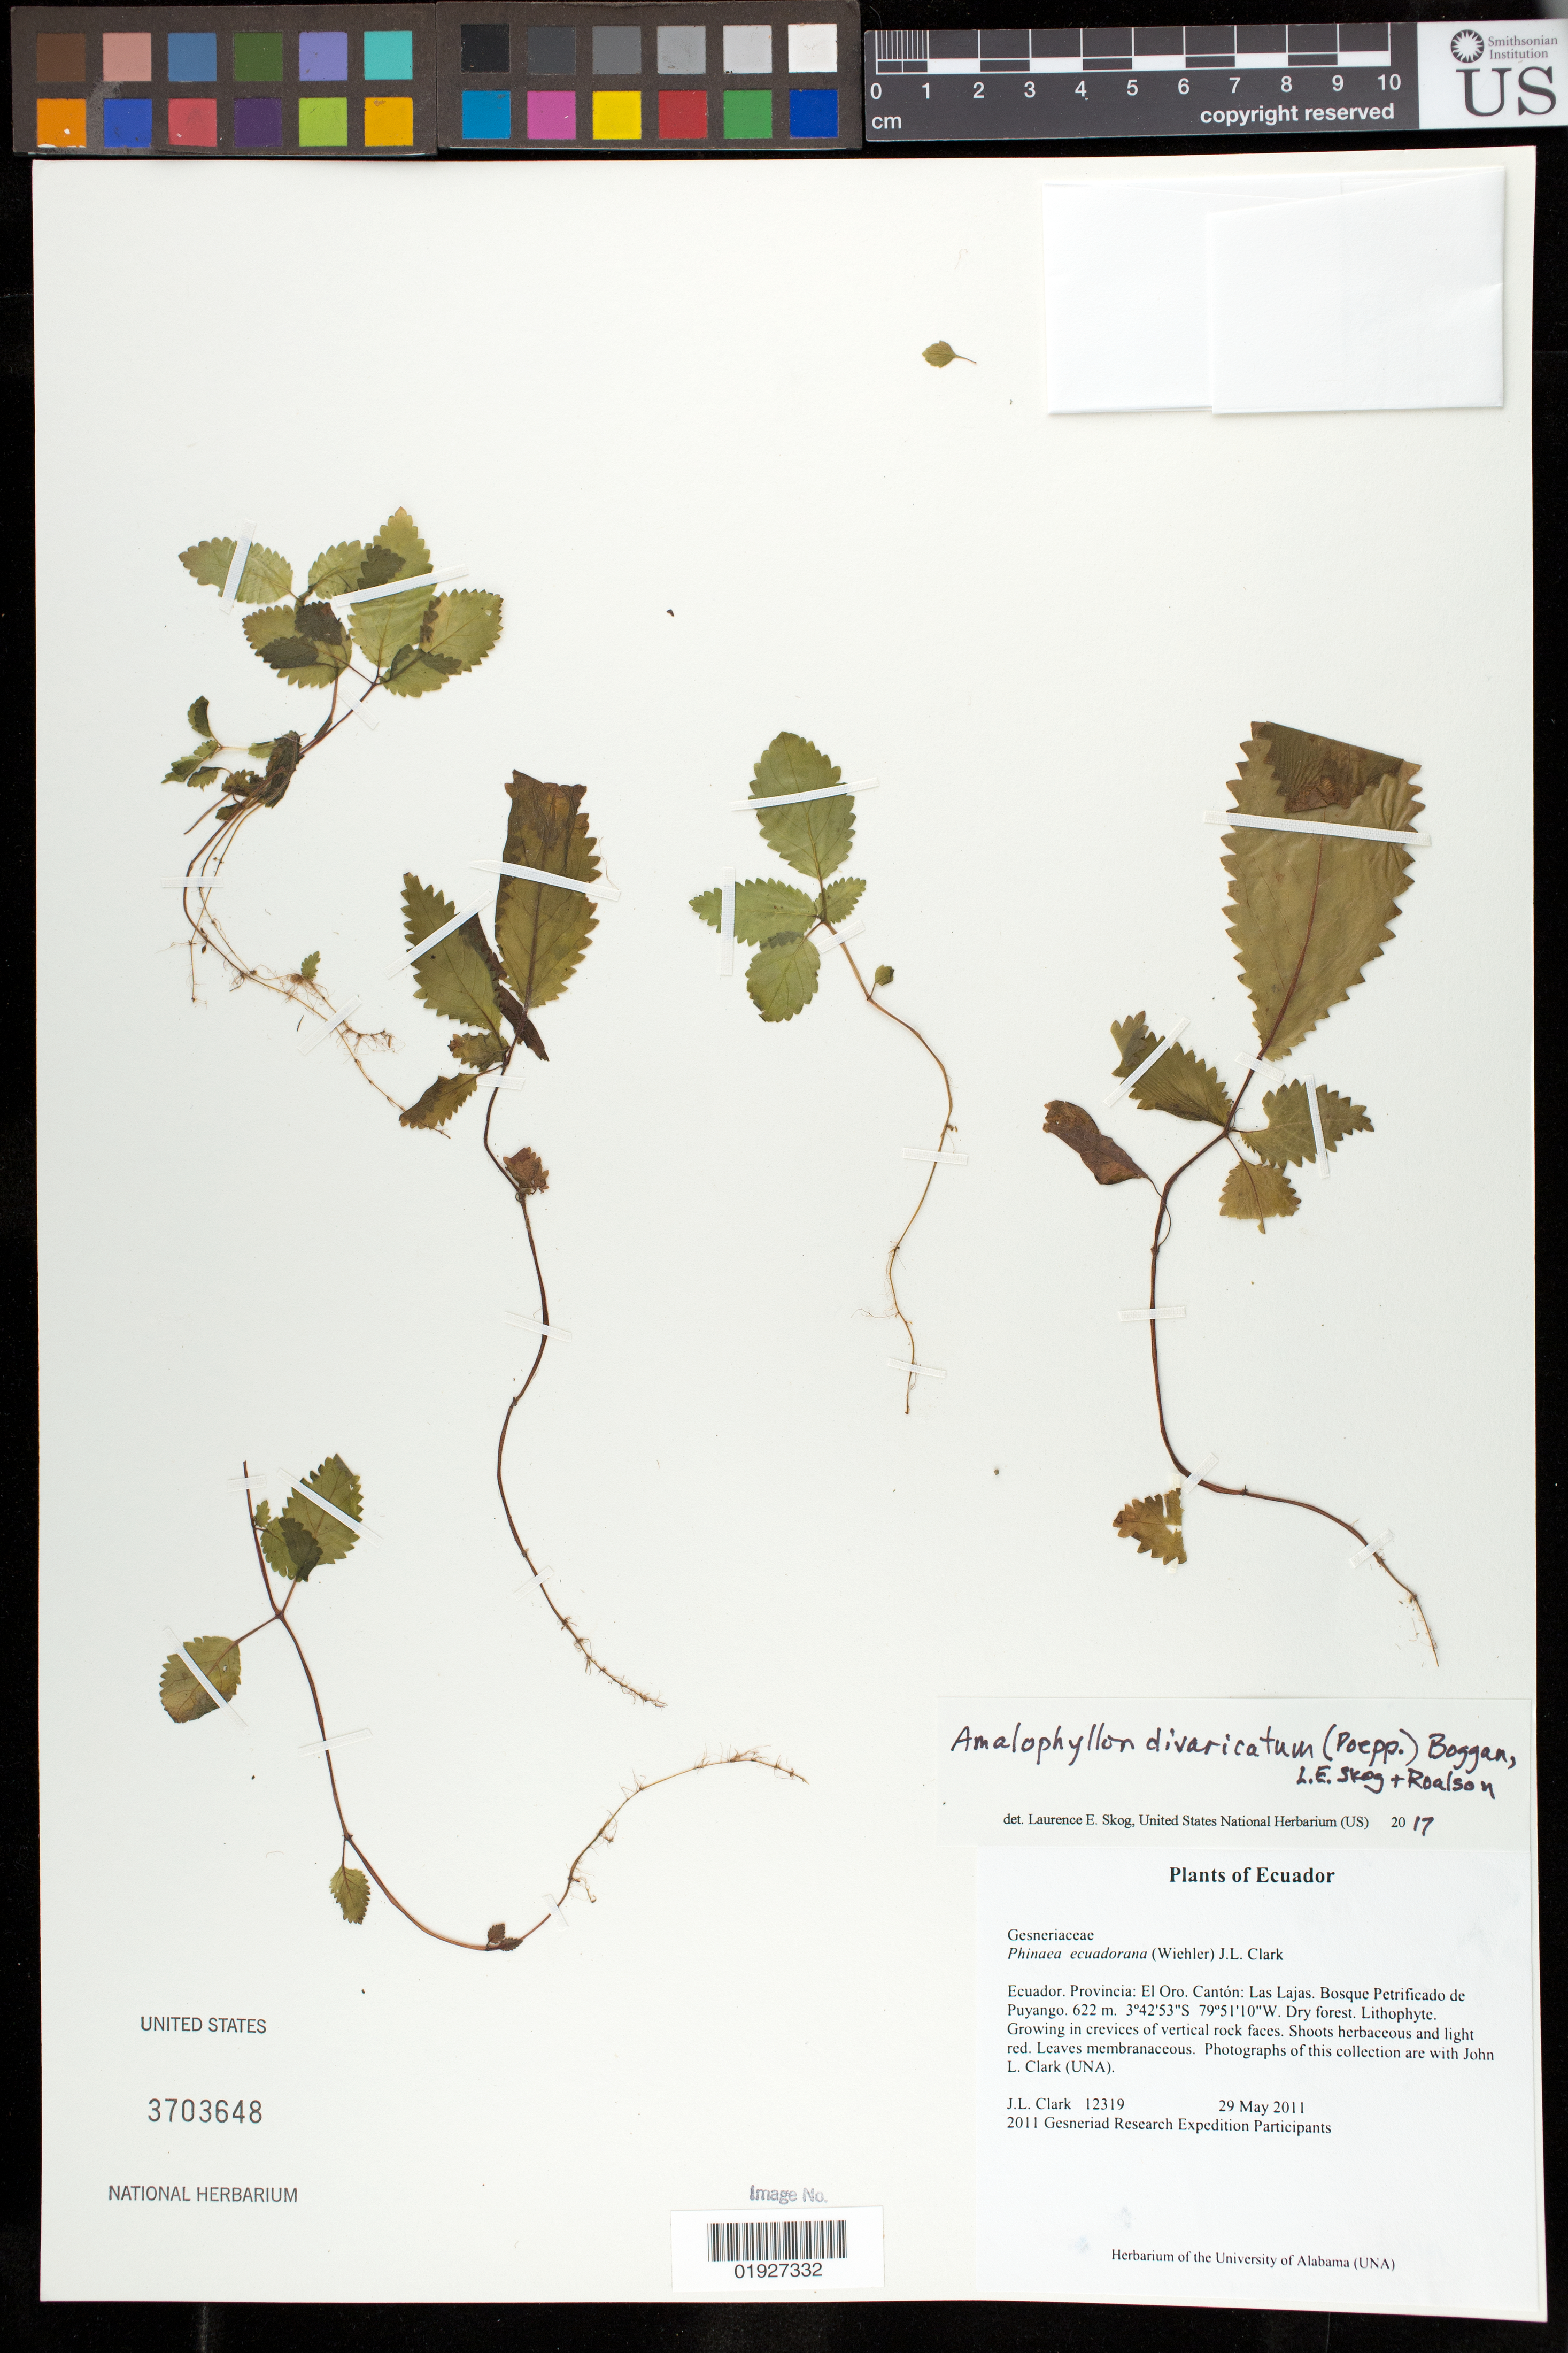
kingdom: Plantae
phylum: Tracheophyta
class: Magnoliopsida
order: Lamiales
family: Gesneriaceae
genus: Amalophyllon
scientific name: Amalophyllon divaricatum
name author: (Poepp.) Boggan et al.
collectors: J. L. Clark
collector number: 12319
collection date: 2011-05-29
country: Ecuador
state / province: El Oro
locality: Canton: Balsas. Las Lajas. Bosque Petrificado de Puyango.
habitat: Dry forest, crevices of verticle rock faces.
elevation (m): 622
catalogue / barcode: US 3703648